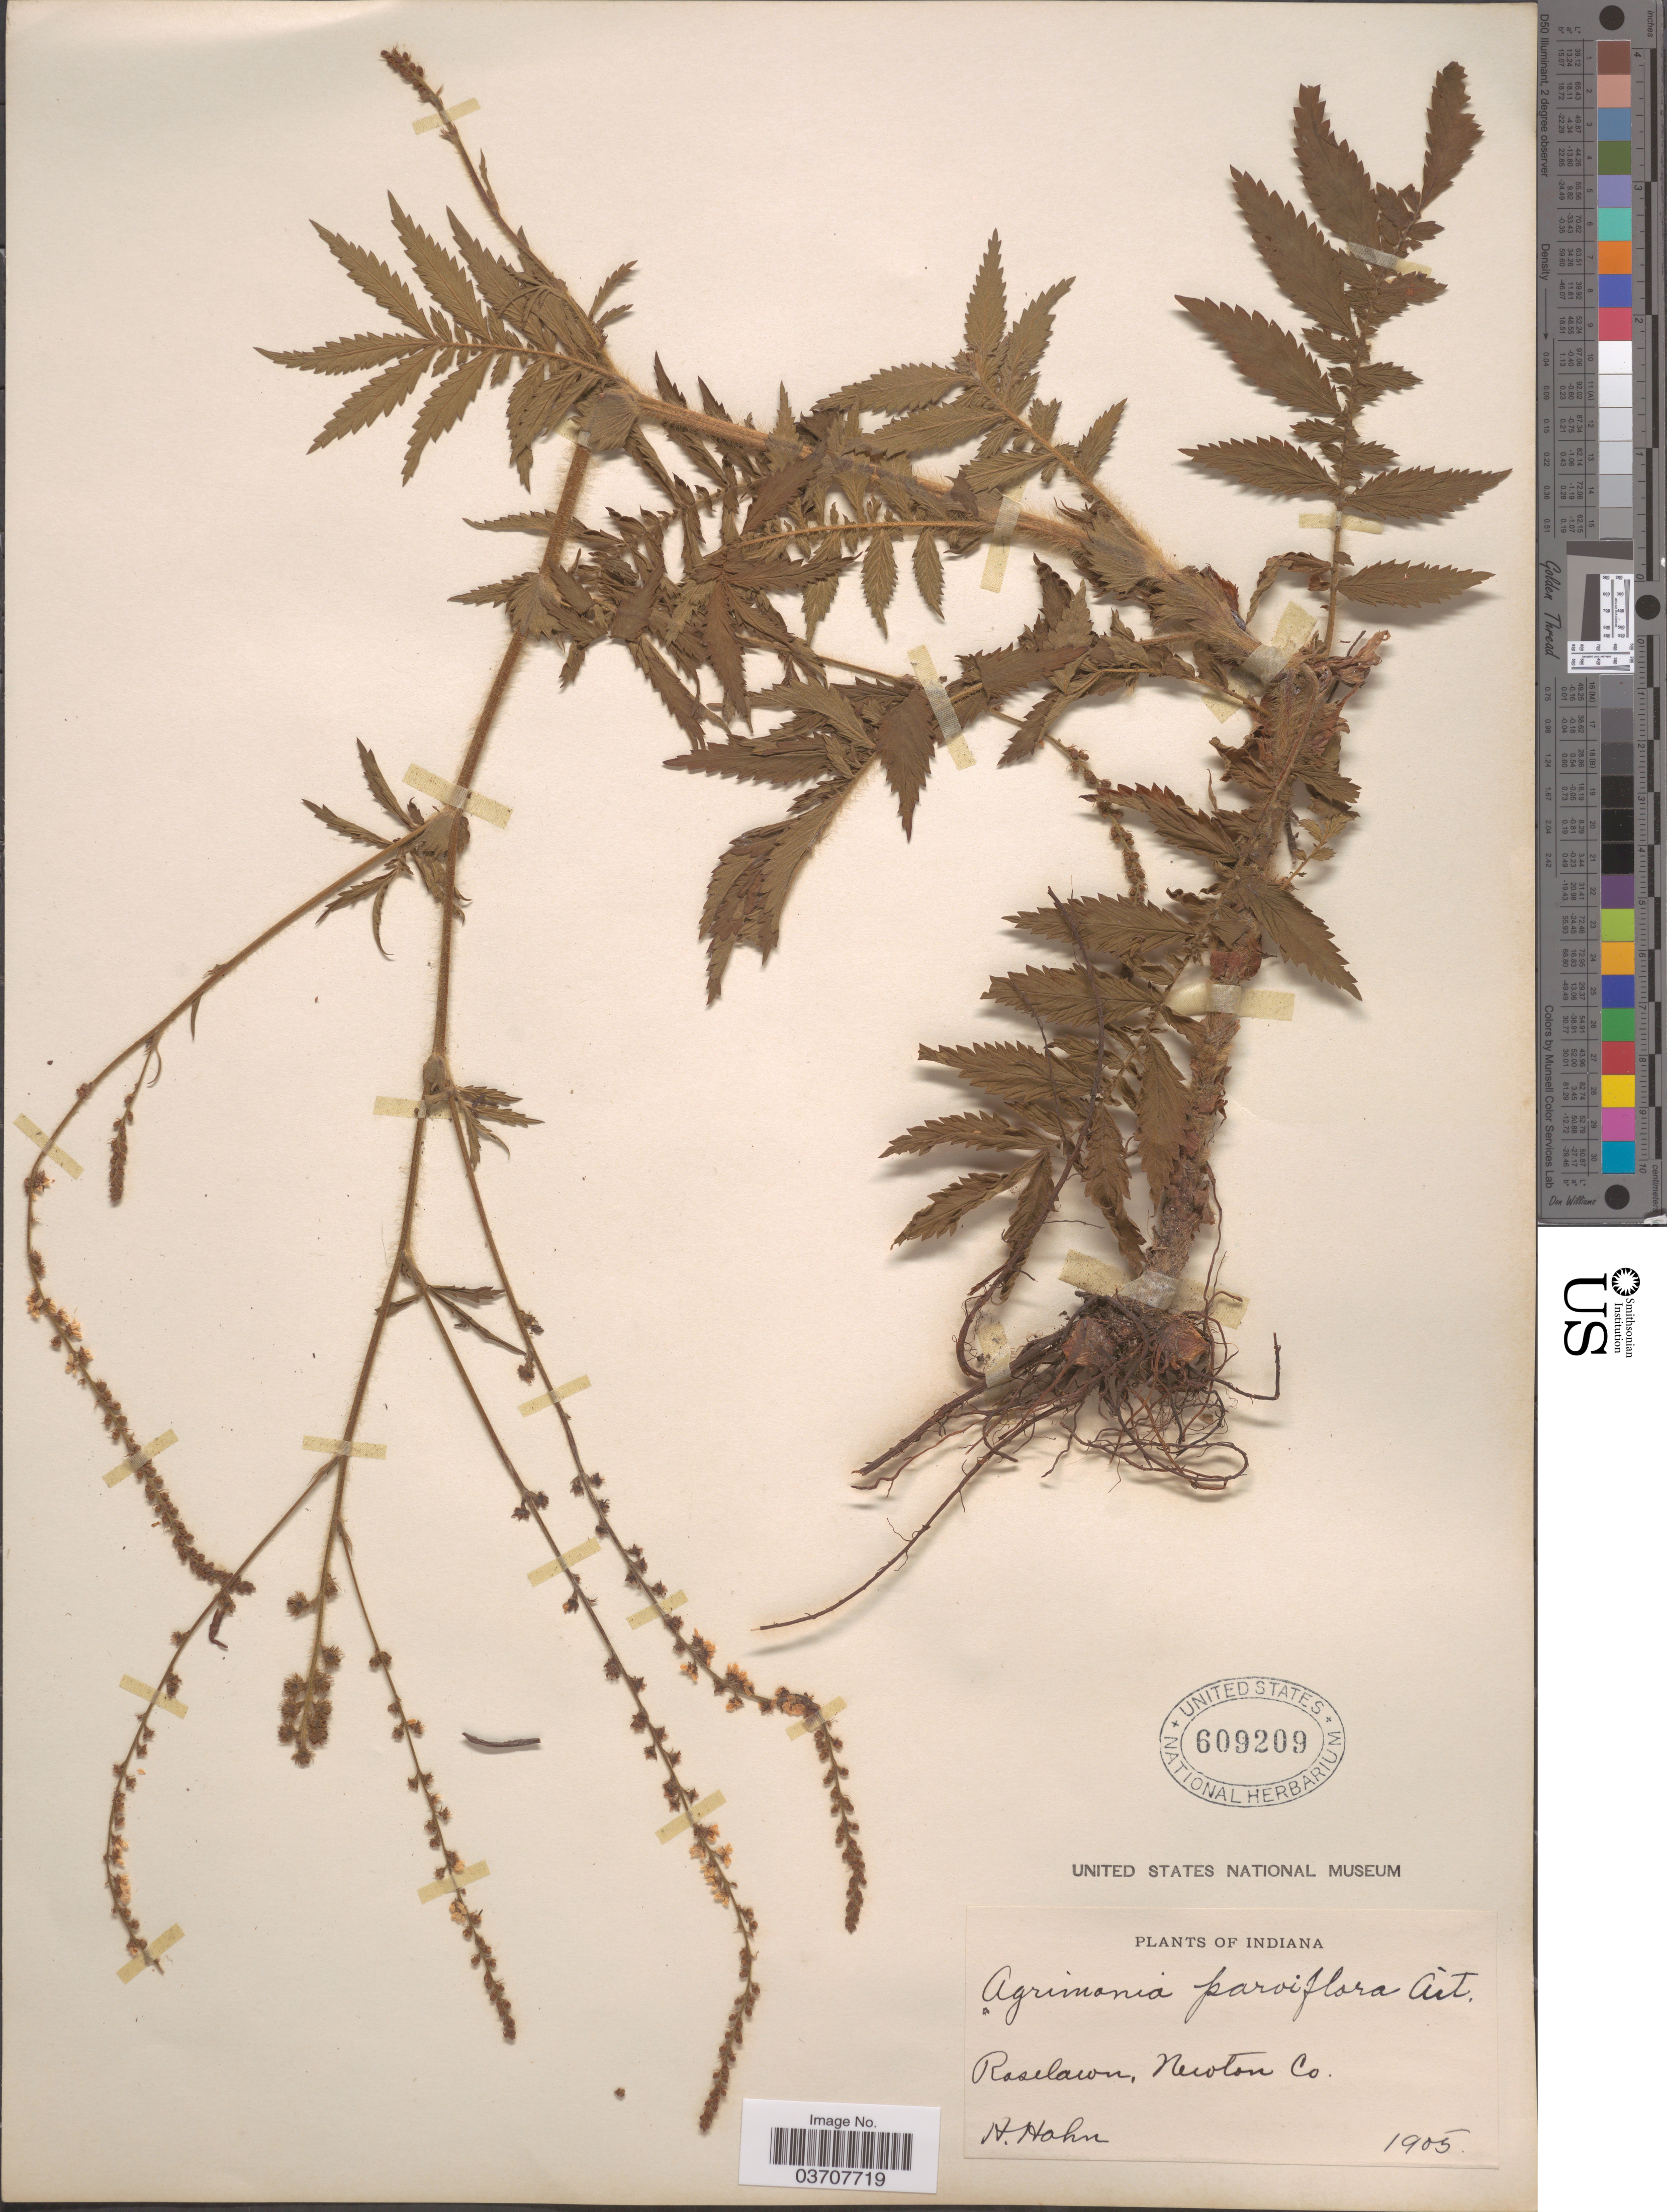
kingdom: Plantae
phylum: Tracheophyta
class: Magnoliopsida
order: Rosales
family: Rosaceae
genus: Agrimonia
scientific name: Agrimonia parviflora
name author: Aiton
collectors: H. Hahn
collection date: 1905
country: United States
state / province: Indiana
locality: Roselawn, Newton Co.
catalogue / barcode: US 609209